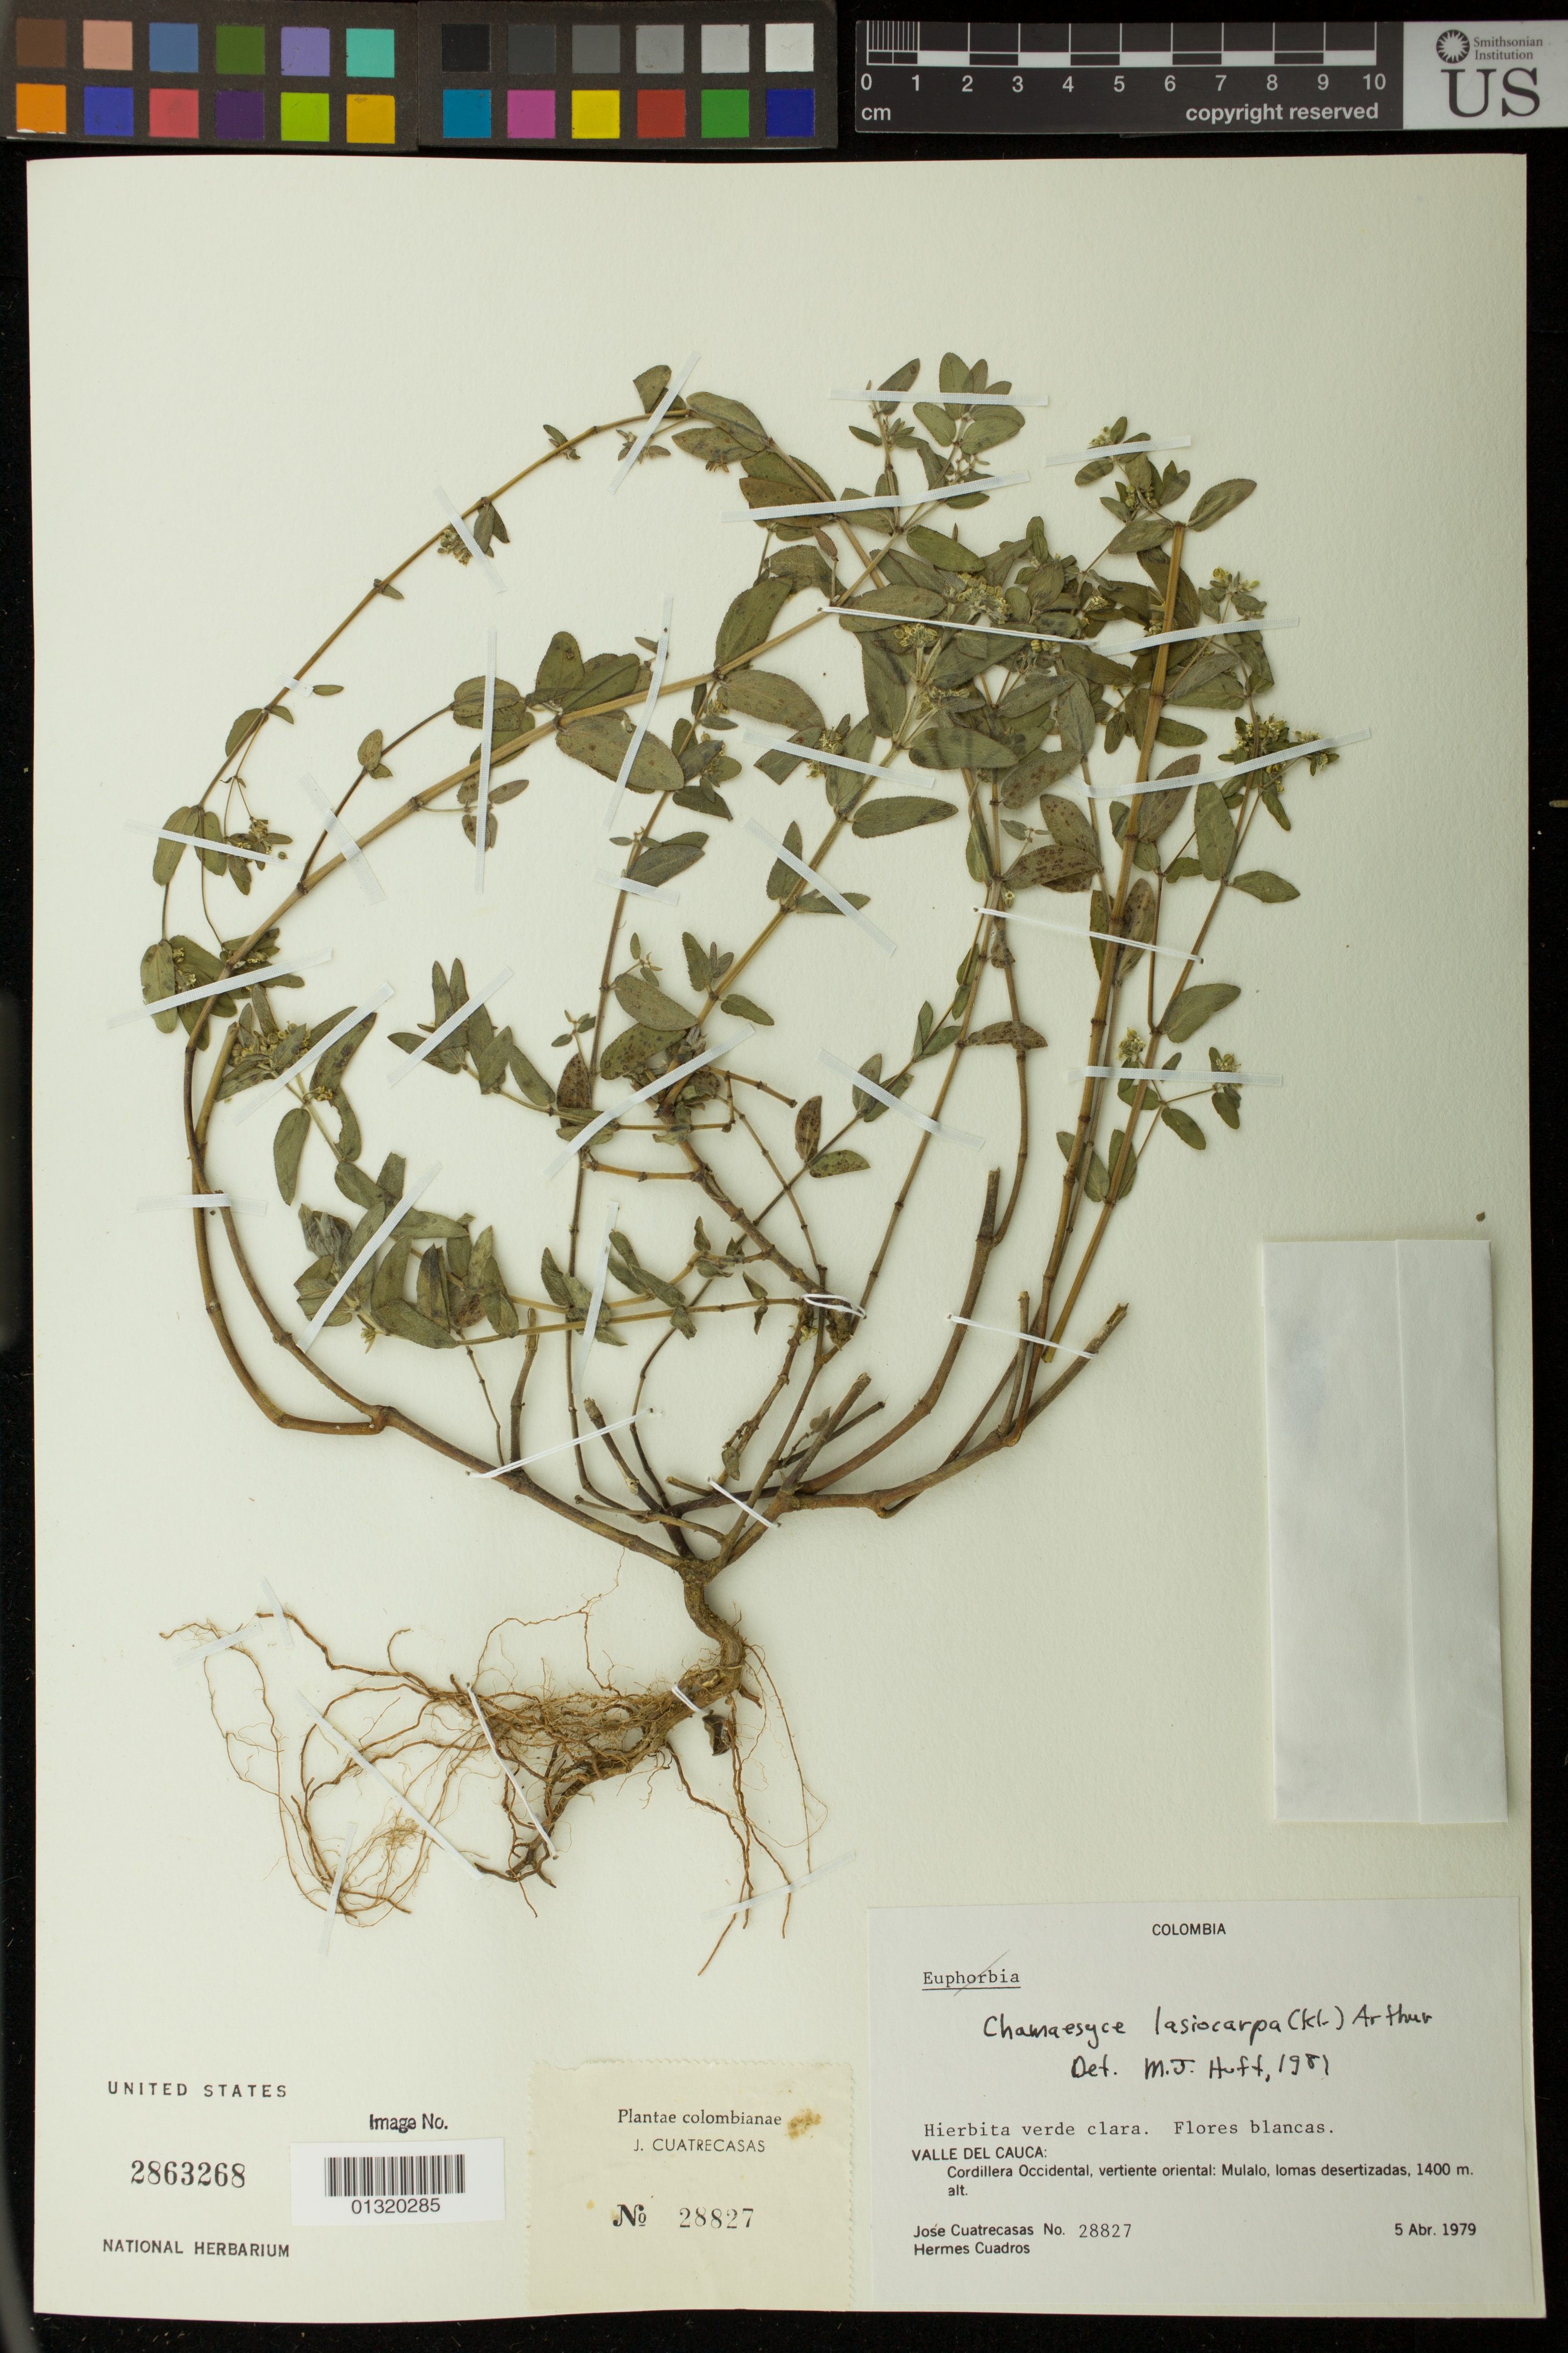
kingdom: Plantae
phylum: Tracheophyta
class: Magnoliopsida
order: Malpighiales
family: Euphorbiaceae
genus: Euphorbia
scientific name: Euphorbia lasiocarpa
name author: Klotzsch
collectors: J. Cuatrecasas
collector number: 28827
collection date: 1979-04-05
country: Colombia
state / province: Valle del Cauca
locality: Cordillera Occidental, vertients oriental: Mulalo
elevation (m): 1400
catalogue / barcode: US 2863268